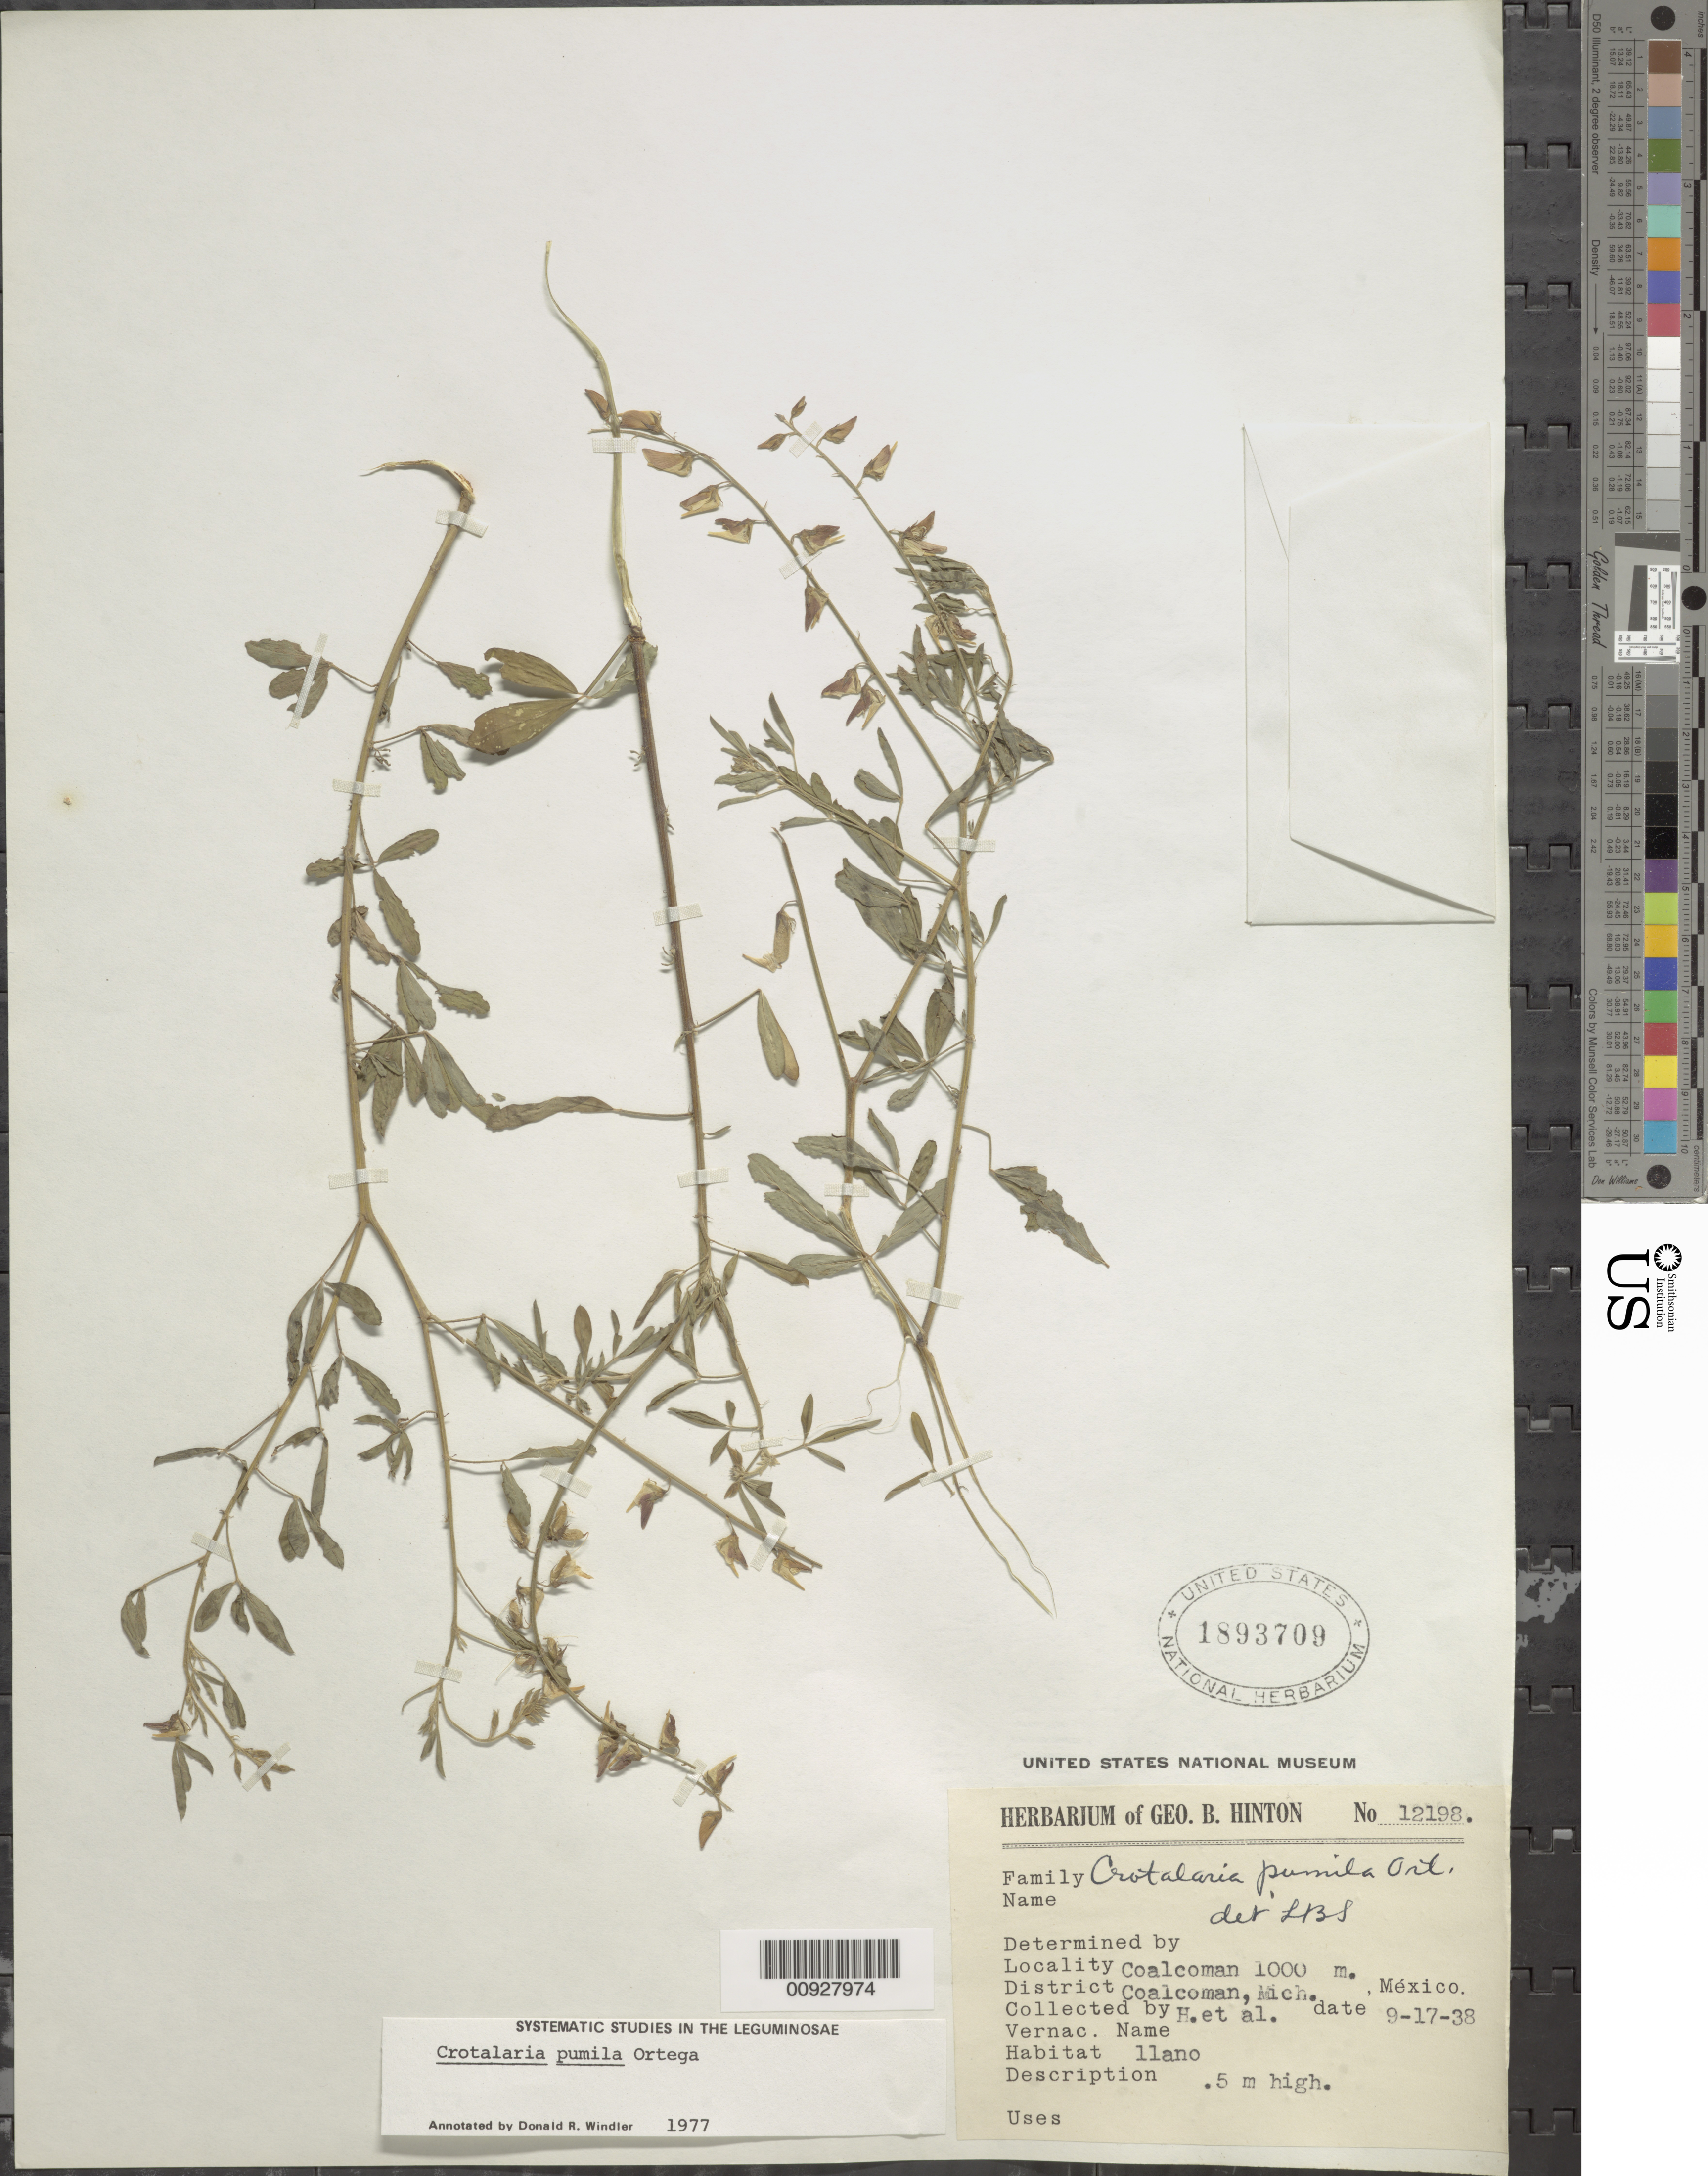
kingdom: Plantae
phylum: Tracheophyta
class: Magnoliopsida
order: Fabales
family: Fabaceae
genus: Crotalaria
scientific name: Crotalaria pumila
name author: Ortega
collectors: G. B. Hinton & et al.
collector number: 12198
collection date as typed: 17 Sep 1938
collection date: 1938-09-17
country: Mexico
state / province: Michoacán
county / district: Coalcomán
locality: Coalcomán, District Coalcomán, Michoacán.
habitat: Llano.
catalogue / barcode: US 1893709